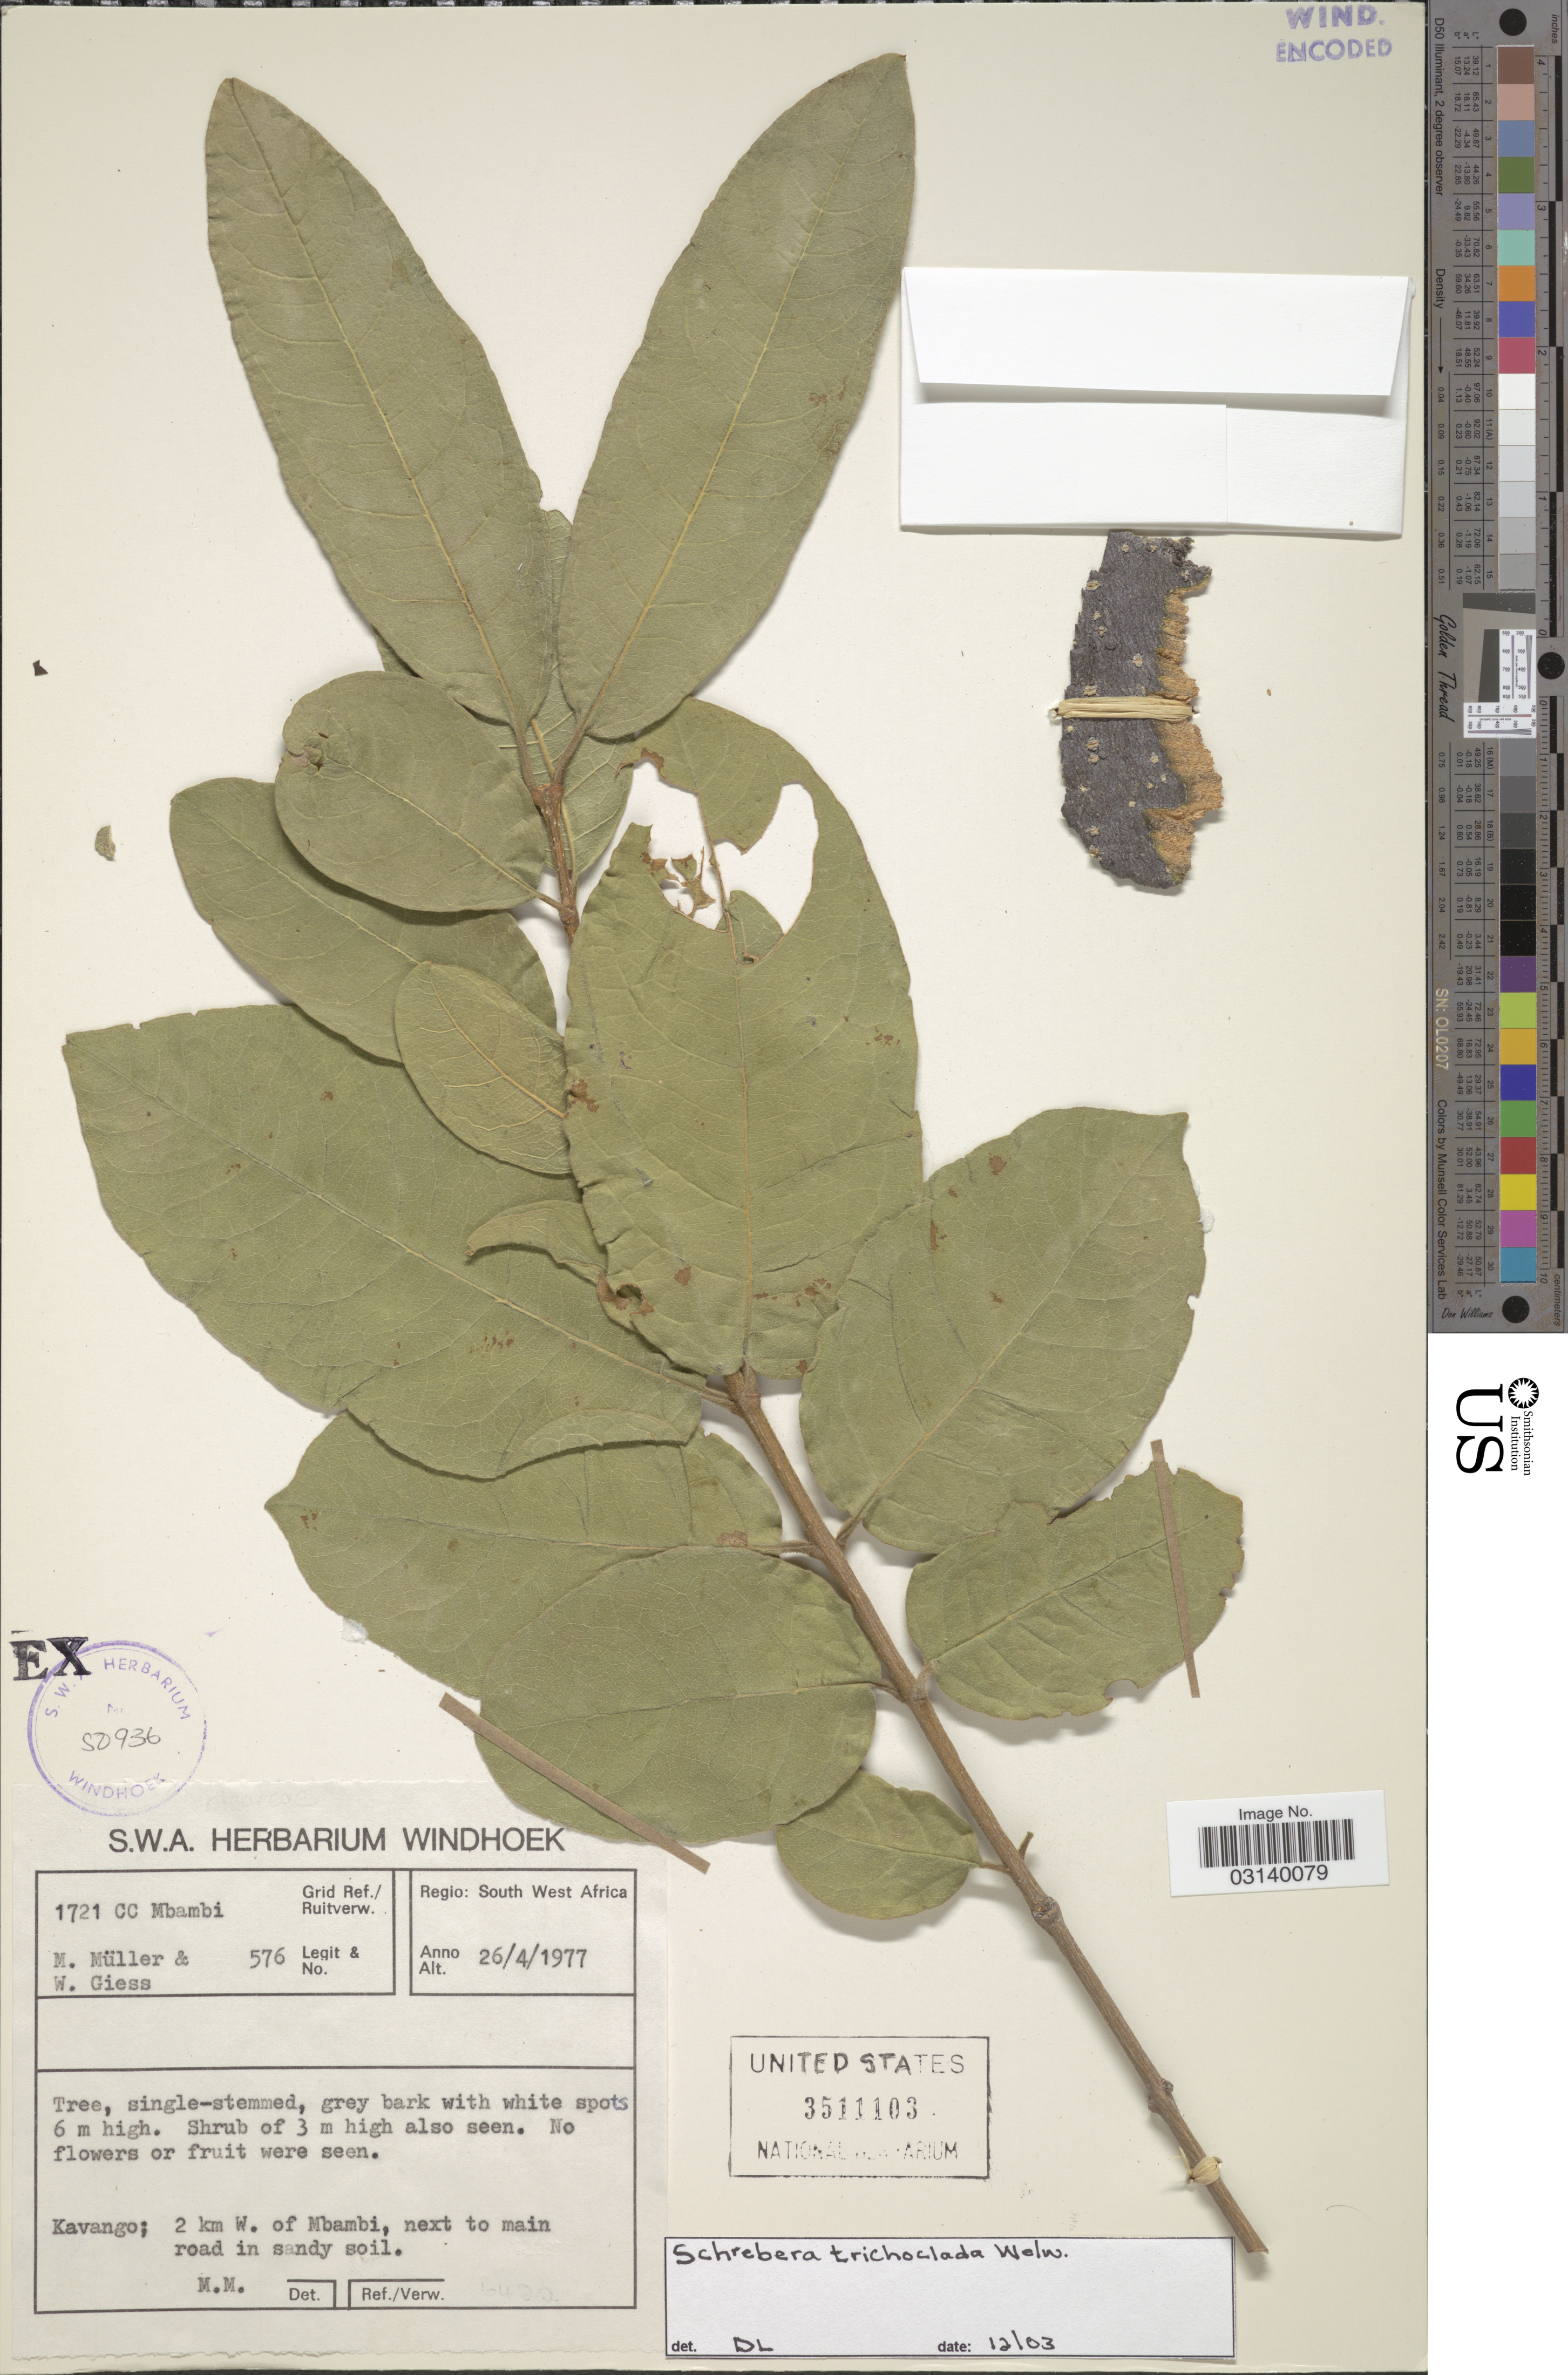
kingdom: Plantae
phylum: Tracheophyta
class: Magnoliopsida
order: Lamiales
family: Oleaceae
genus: Schrebera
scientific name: Schrebera trichoclada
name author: Welw.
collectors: M. Müller & W. Giess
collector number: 576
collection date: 1977-04-26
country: Namibia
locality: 1721 CC Mbambi Grid Ref./ Ruitverw. Regio: South West Africa. Kavango; 2 km W. of Mbambi.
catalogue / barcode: US 3511103